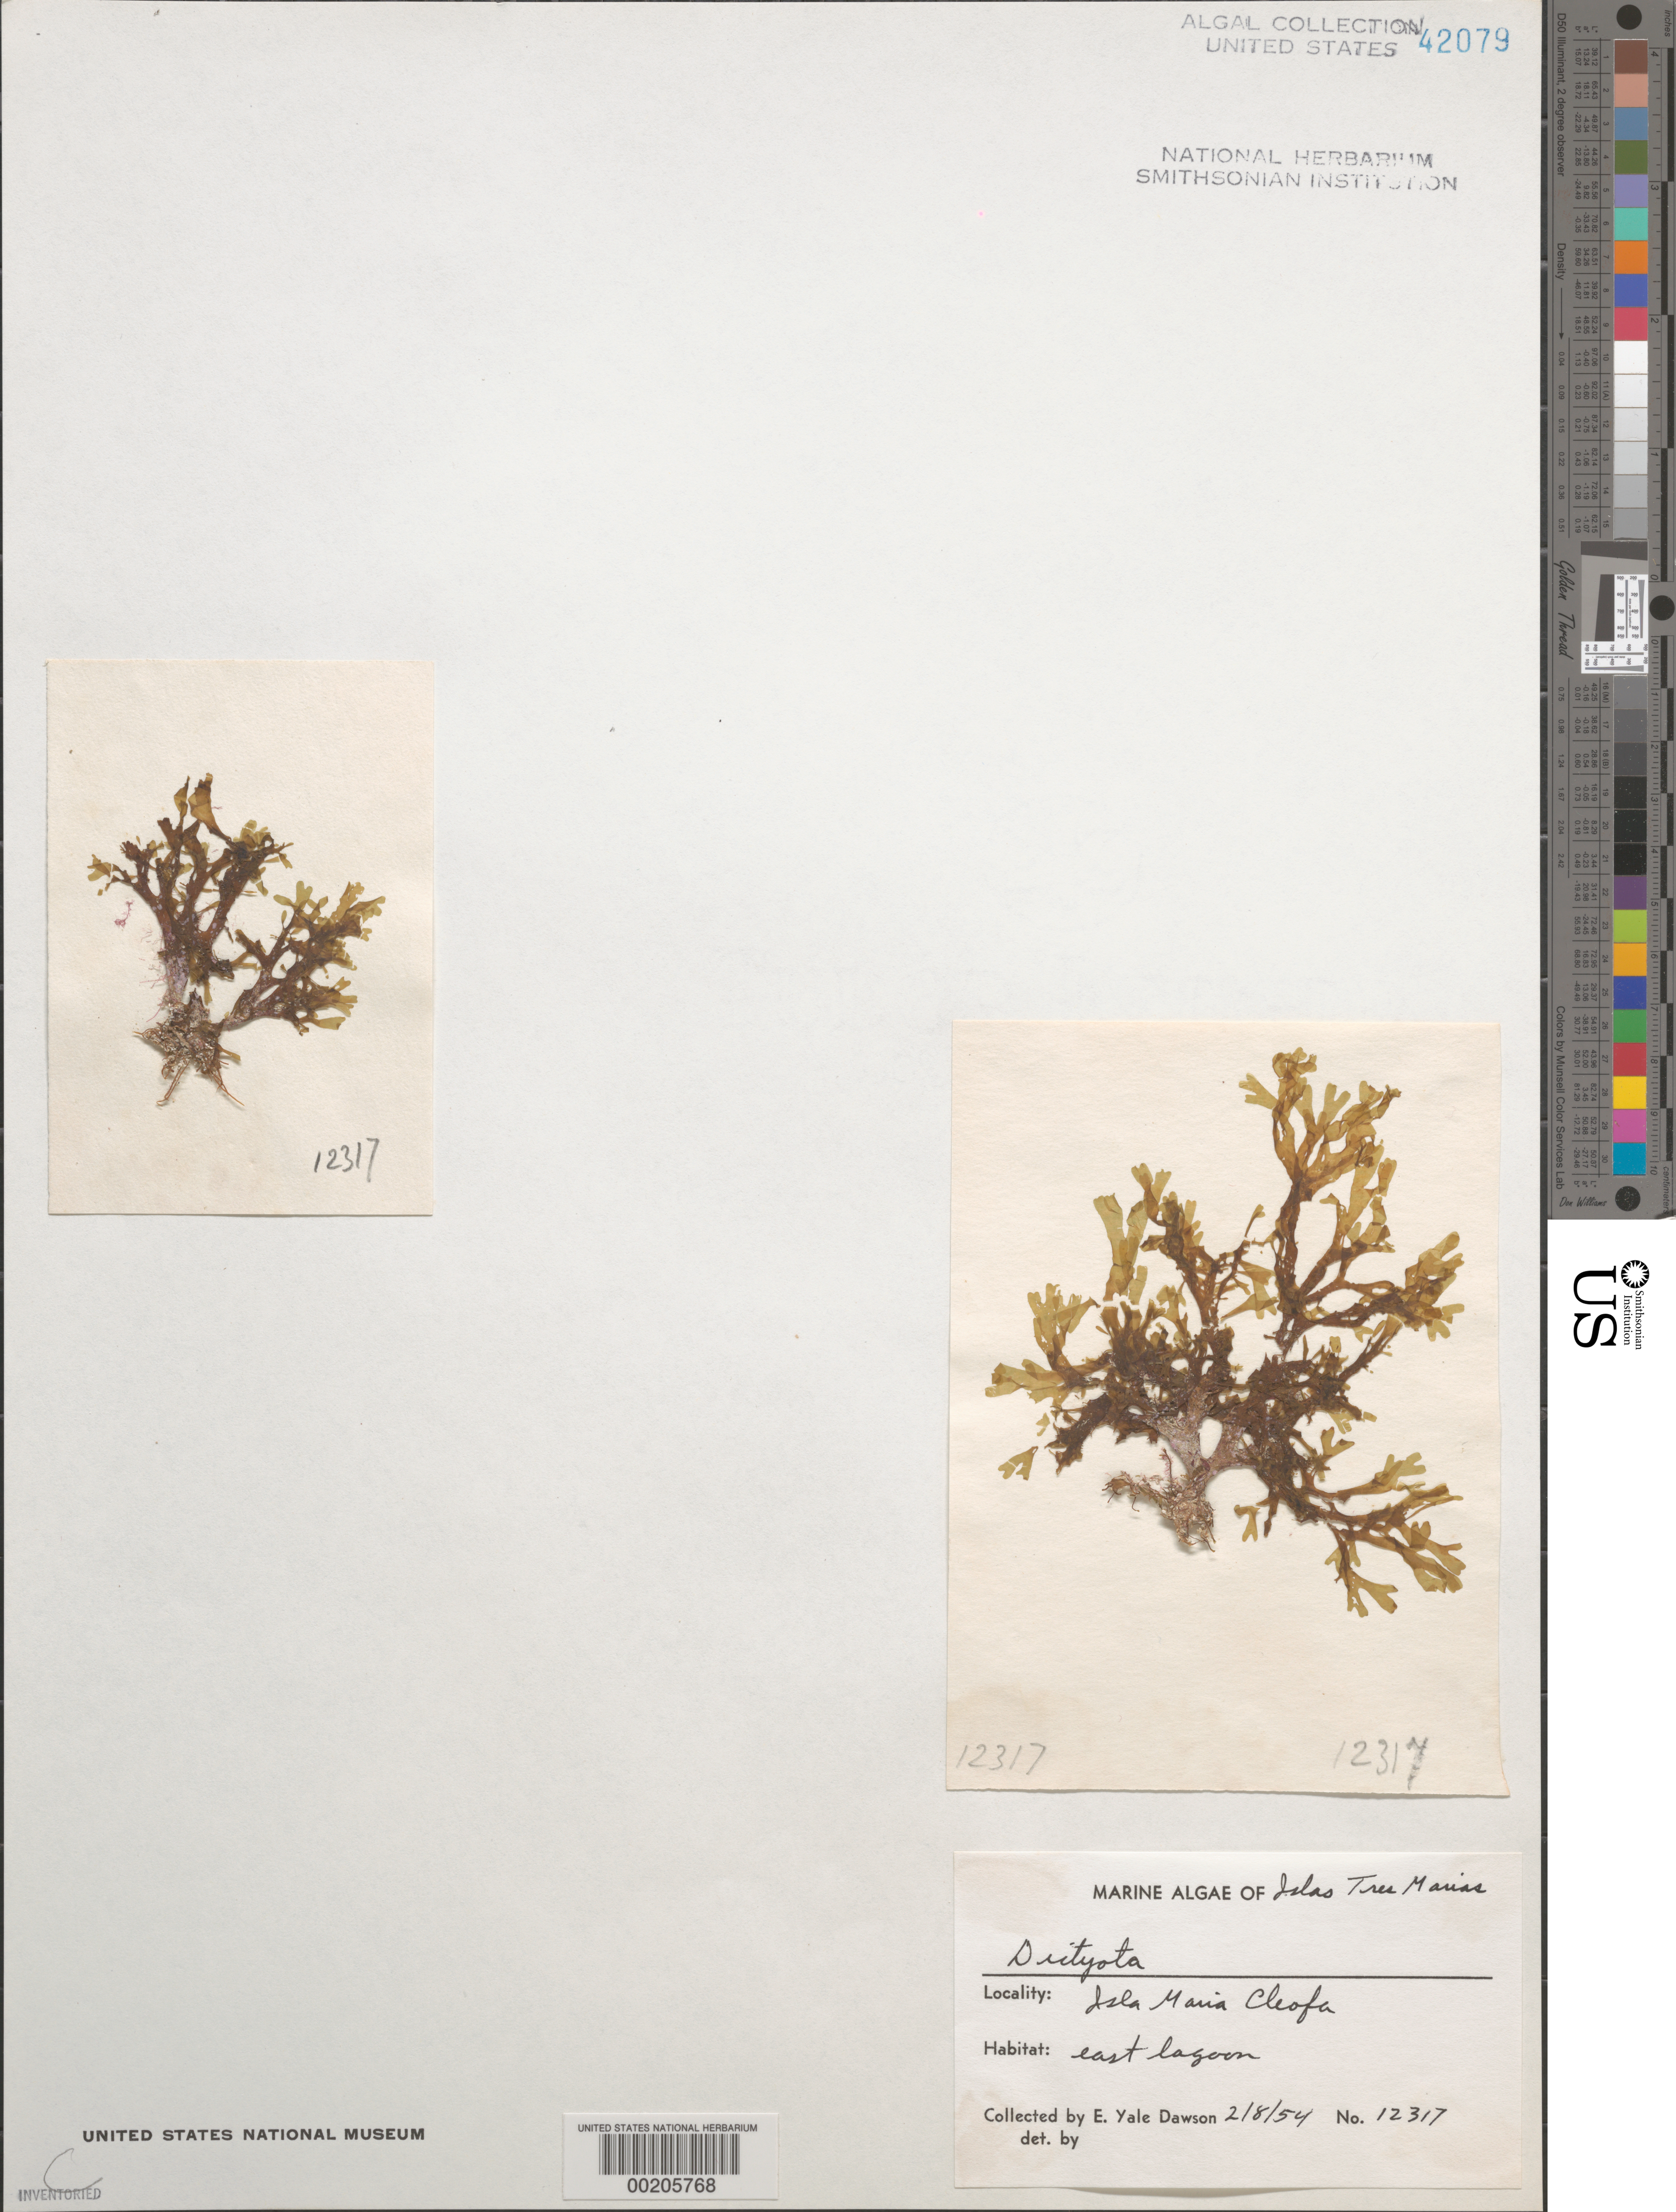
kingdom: Chromista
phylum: Ochrophyta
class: Phaeophyceae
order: Dictyotales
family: Dictyotaceae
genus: Dictyota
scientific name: Dictyota sp.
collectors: E. Y. Dawson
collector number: EYD 12317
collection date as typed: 08 Feb 1954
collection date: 1954-02-08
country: Mexico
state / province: Nayarit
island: Isla Maria Cleofa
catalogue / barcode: US 42079